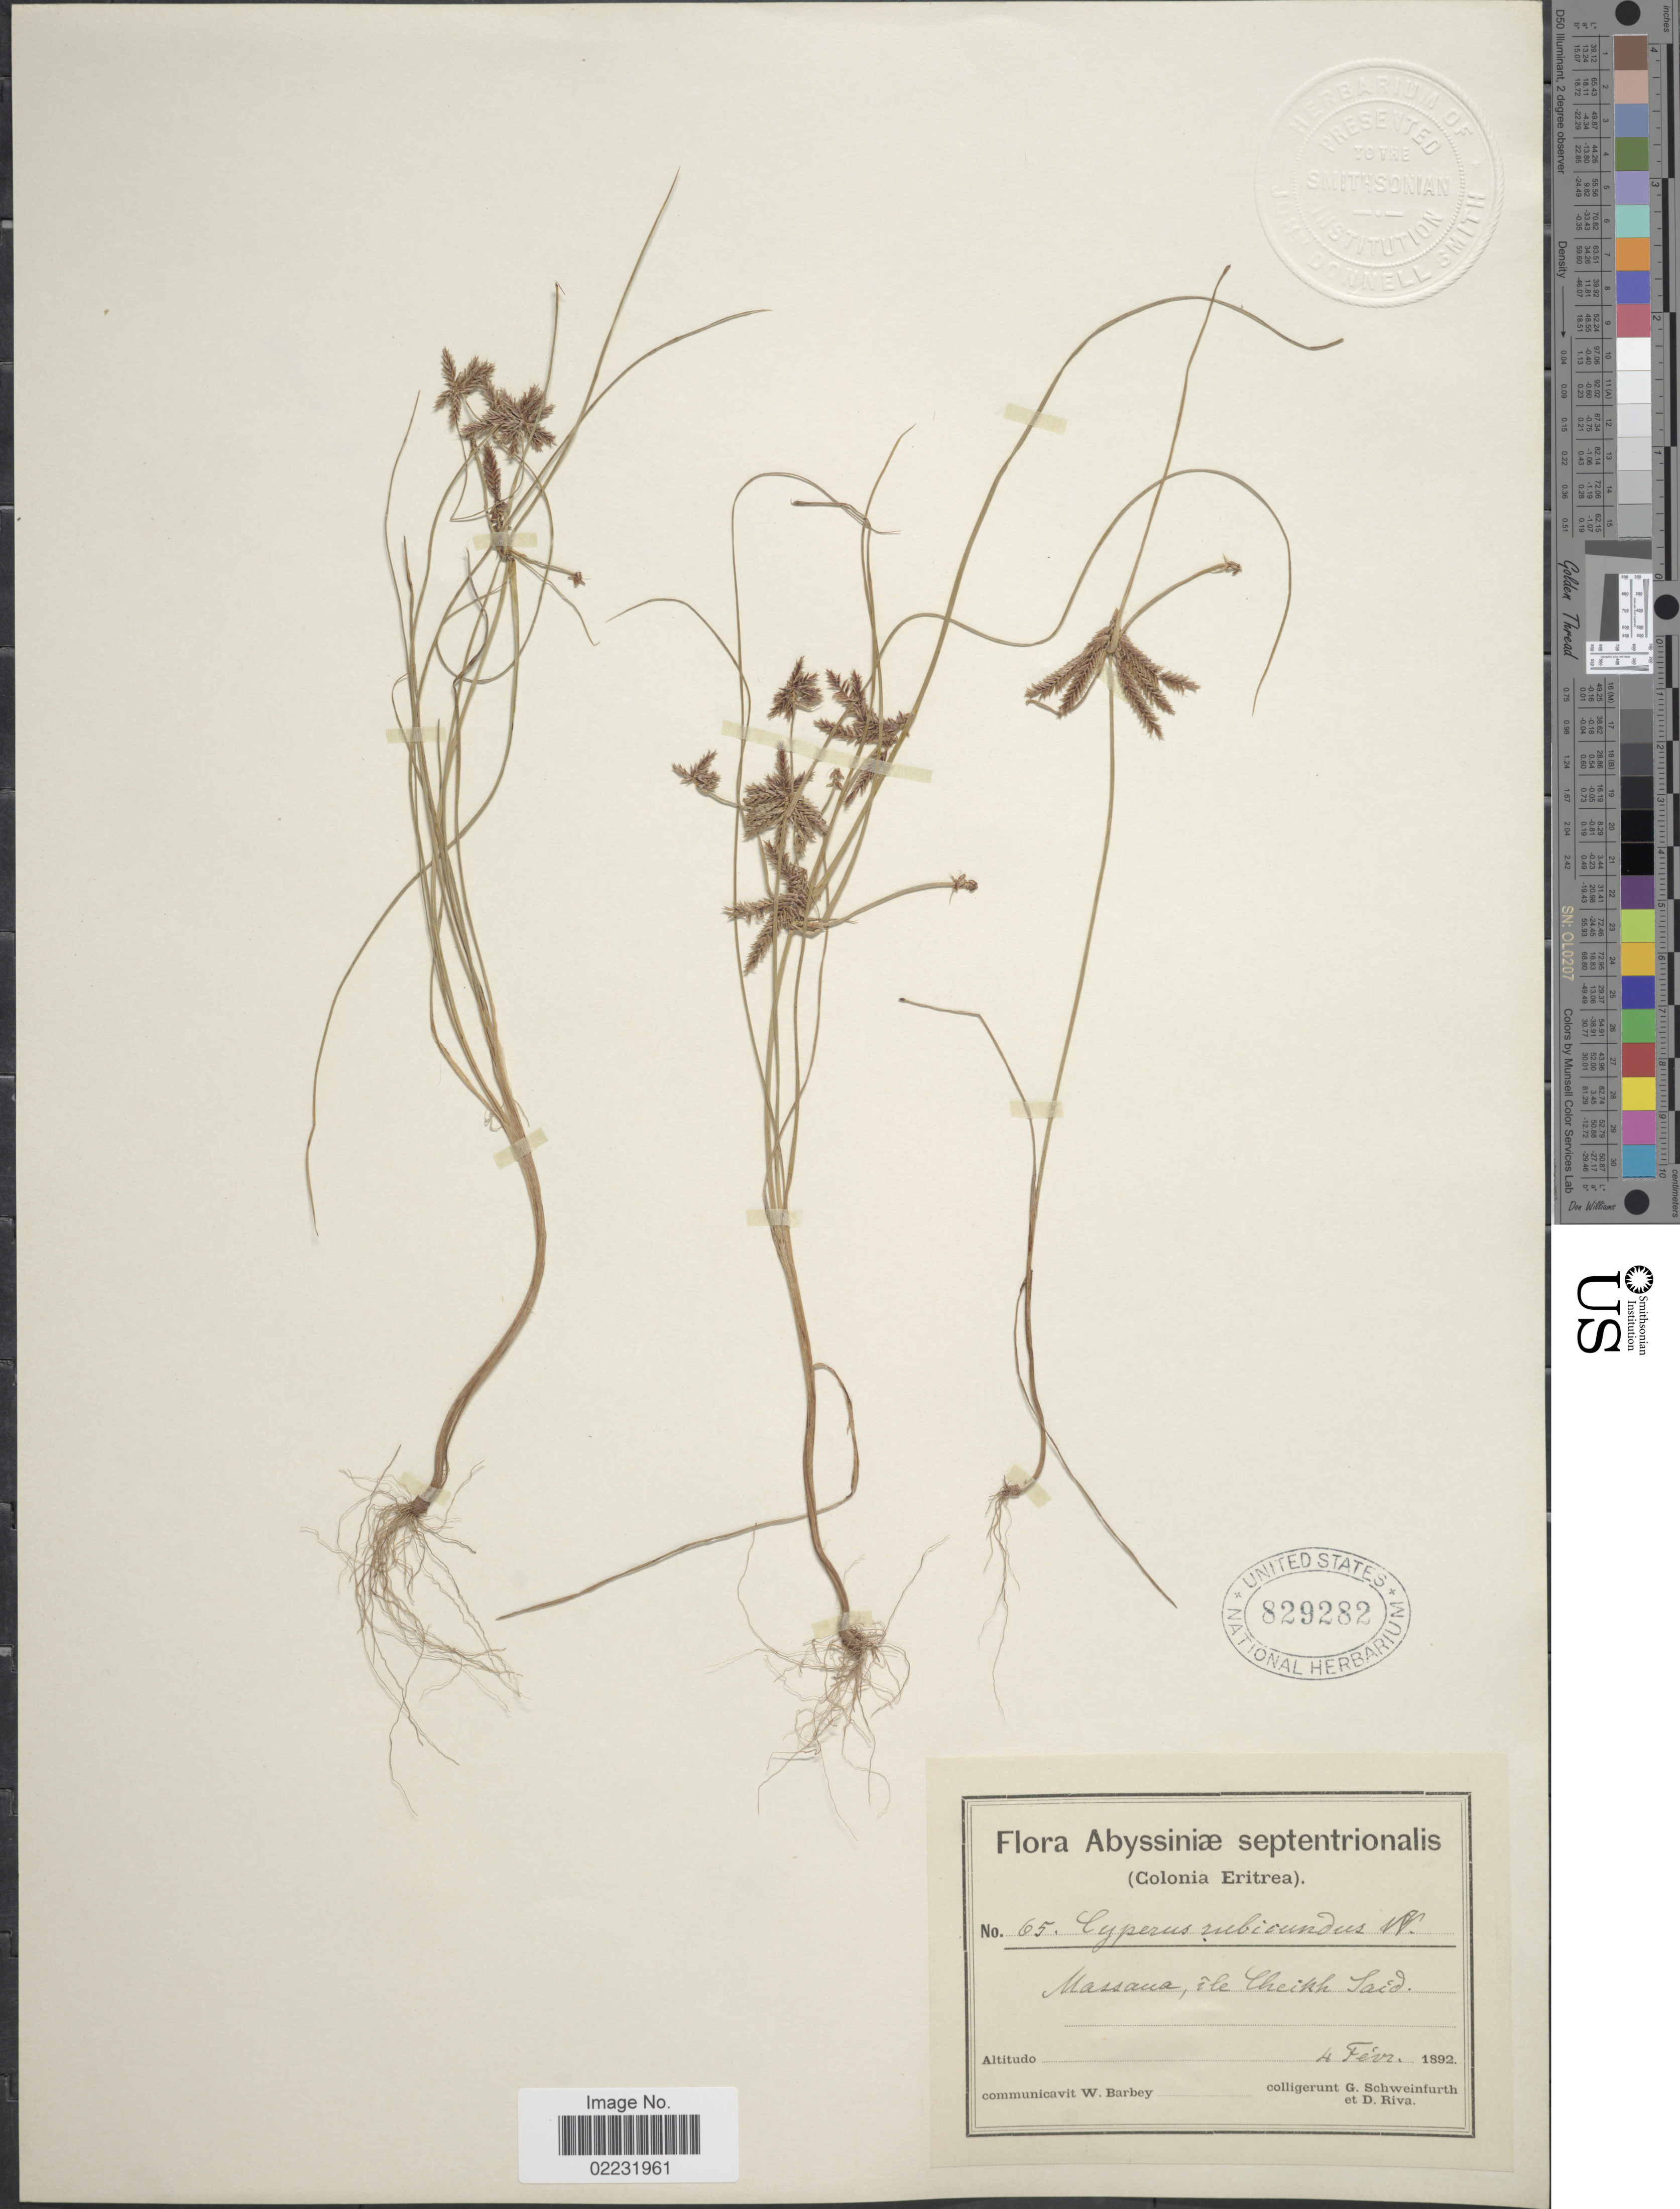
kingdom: Plantae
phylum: Tracheophyta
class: Liliopsida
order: Poales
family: Cyperaceae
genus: Cyperus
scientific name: Cyperus rubicundus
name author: Vahl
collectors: G. A. Schweinfurth (herbarium) & D. Riva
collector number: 65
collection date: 1892-02-04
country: Eritrea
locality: Abyssinae septentrionalis, (Colonia Eritrea), Massaus, ile Cheikh Said [interpreted]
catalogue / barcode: US 829282